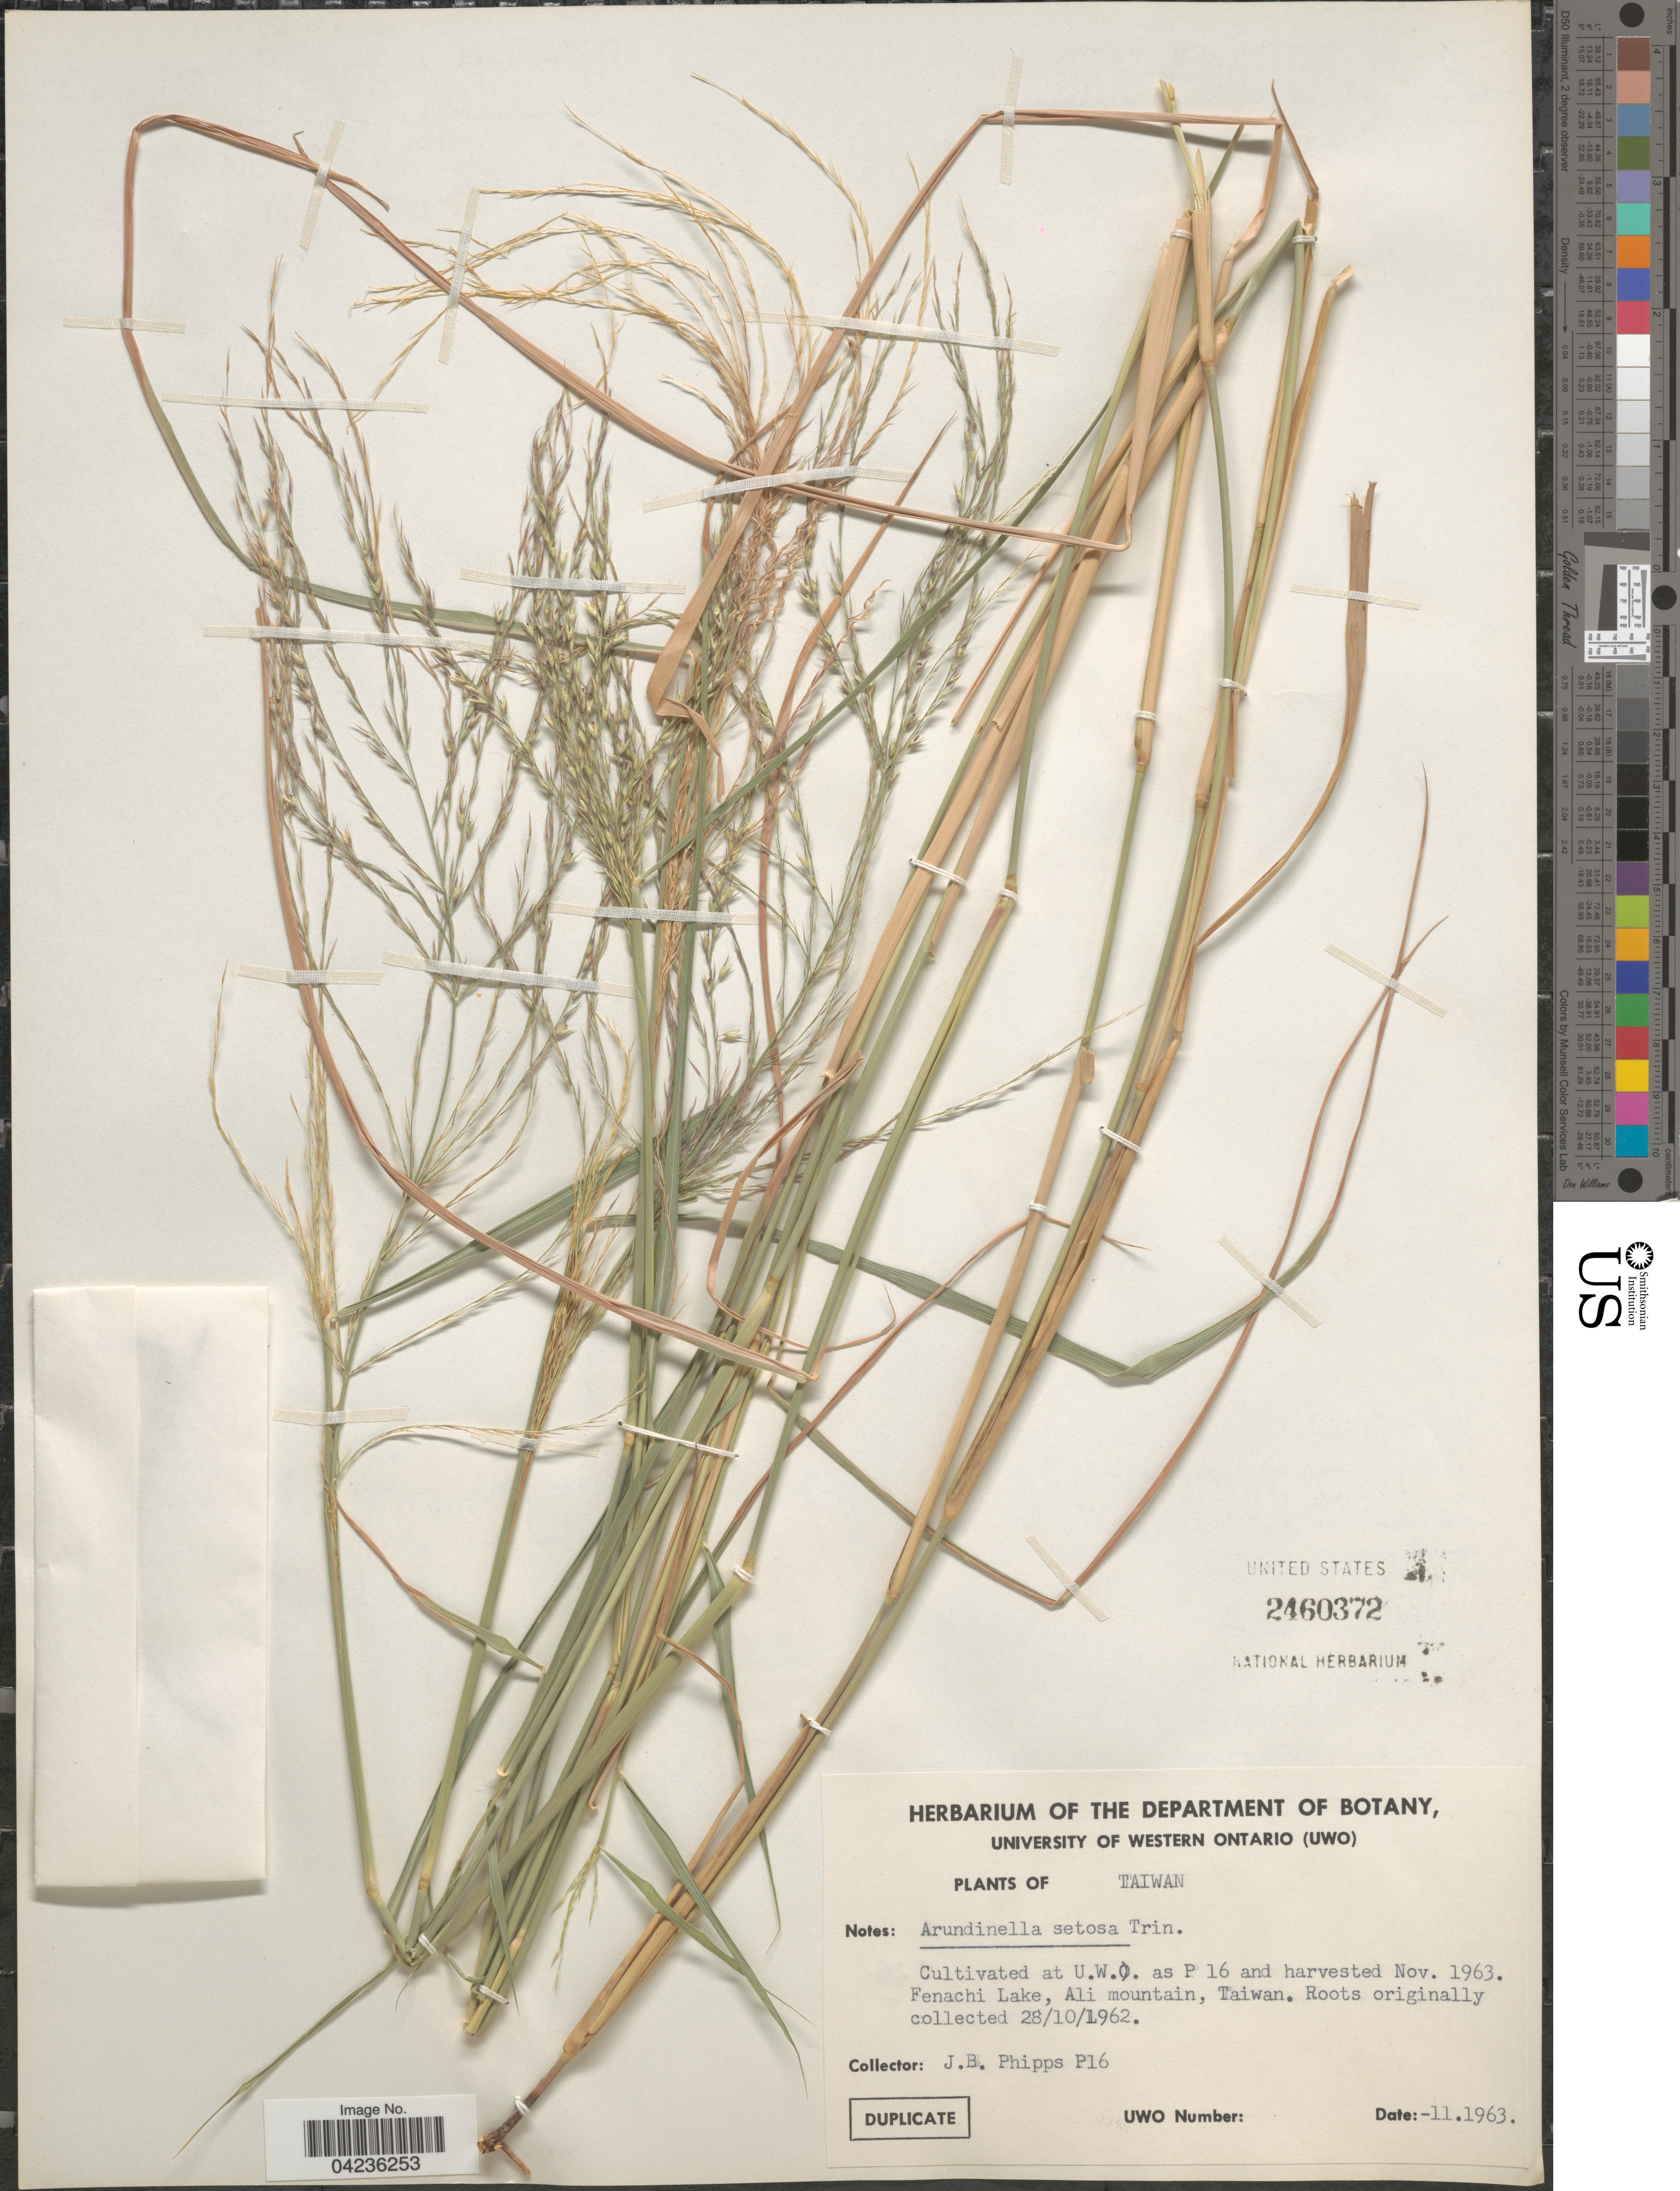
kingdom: Plantae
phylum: Tracheophyta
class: Liliopsida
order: Poales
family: Poaceae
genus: Arundinella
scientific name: Arundinella setosa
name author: Trin.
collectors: J. Phipps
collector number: P16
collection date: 1963-11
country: Canada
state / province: Ontario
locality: Cultivated at U. W. O. as P 16 and harvested Nov. 1963. Fenachi Lake, Ali mountain, Taiwan.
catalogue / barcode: US 2460372